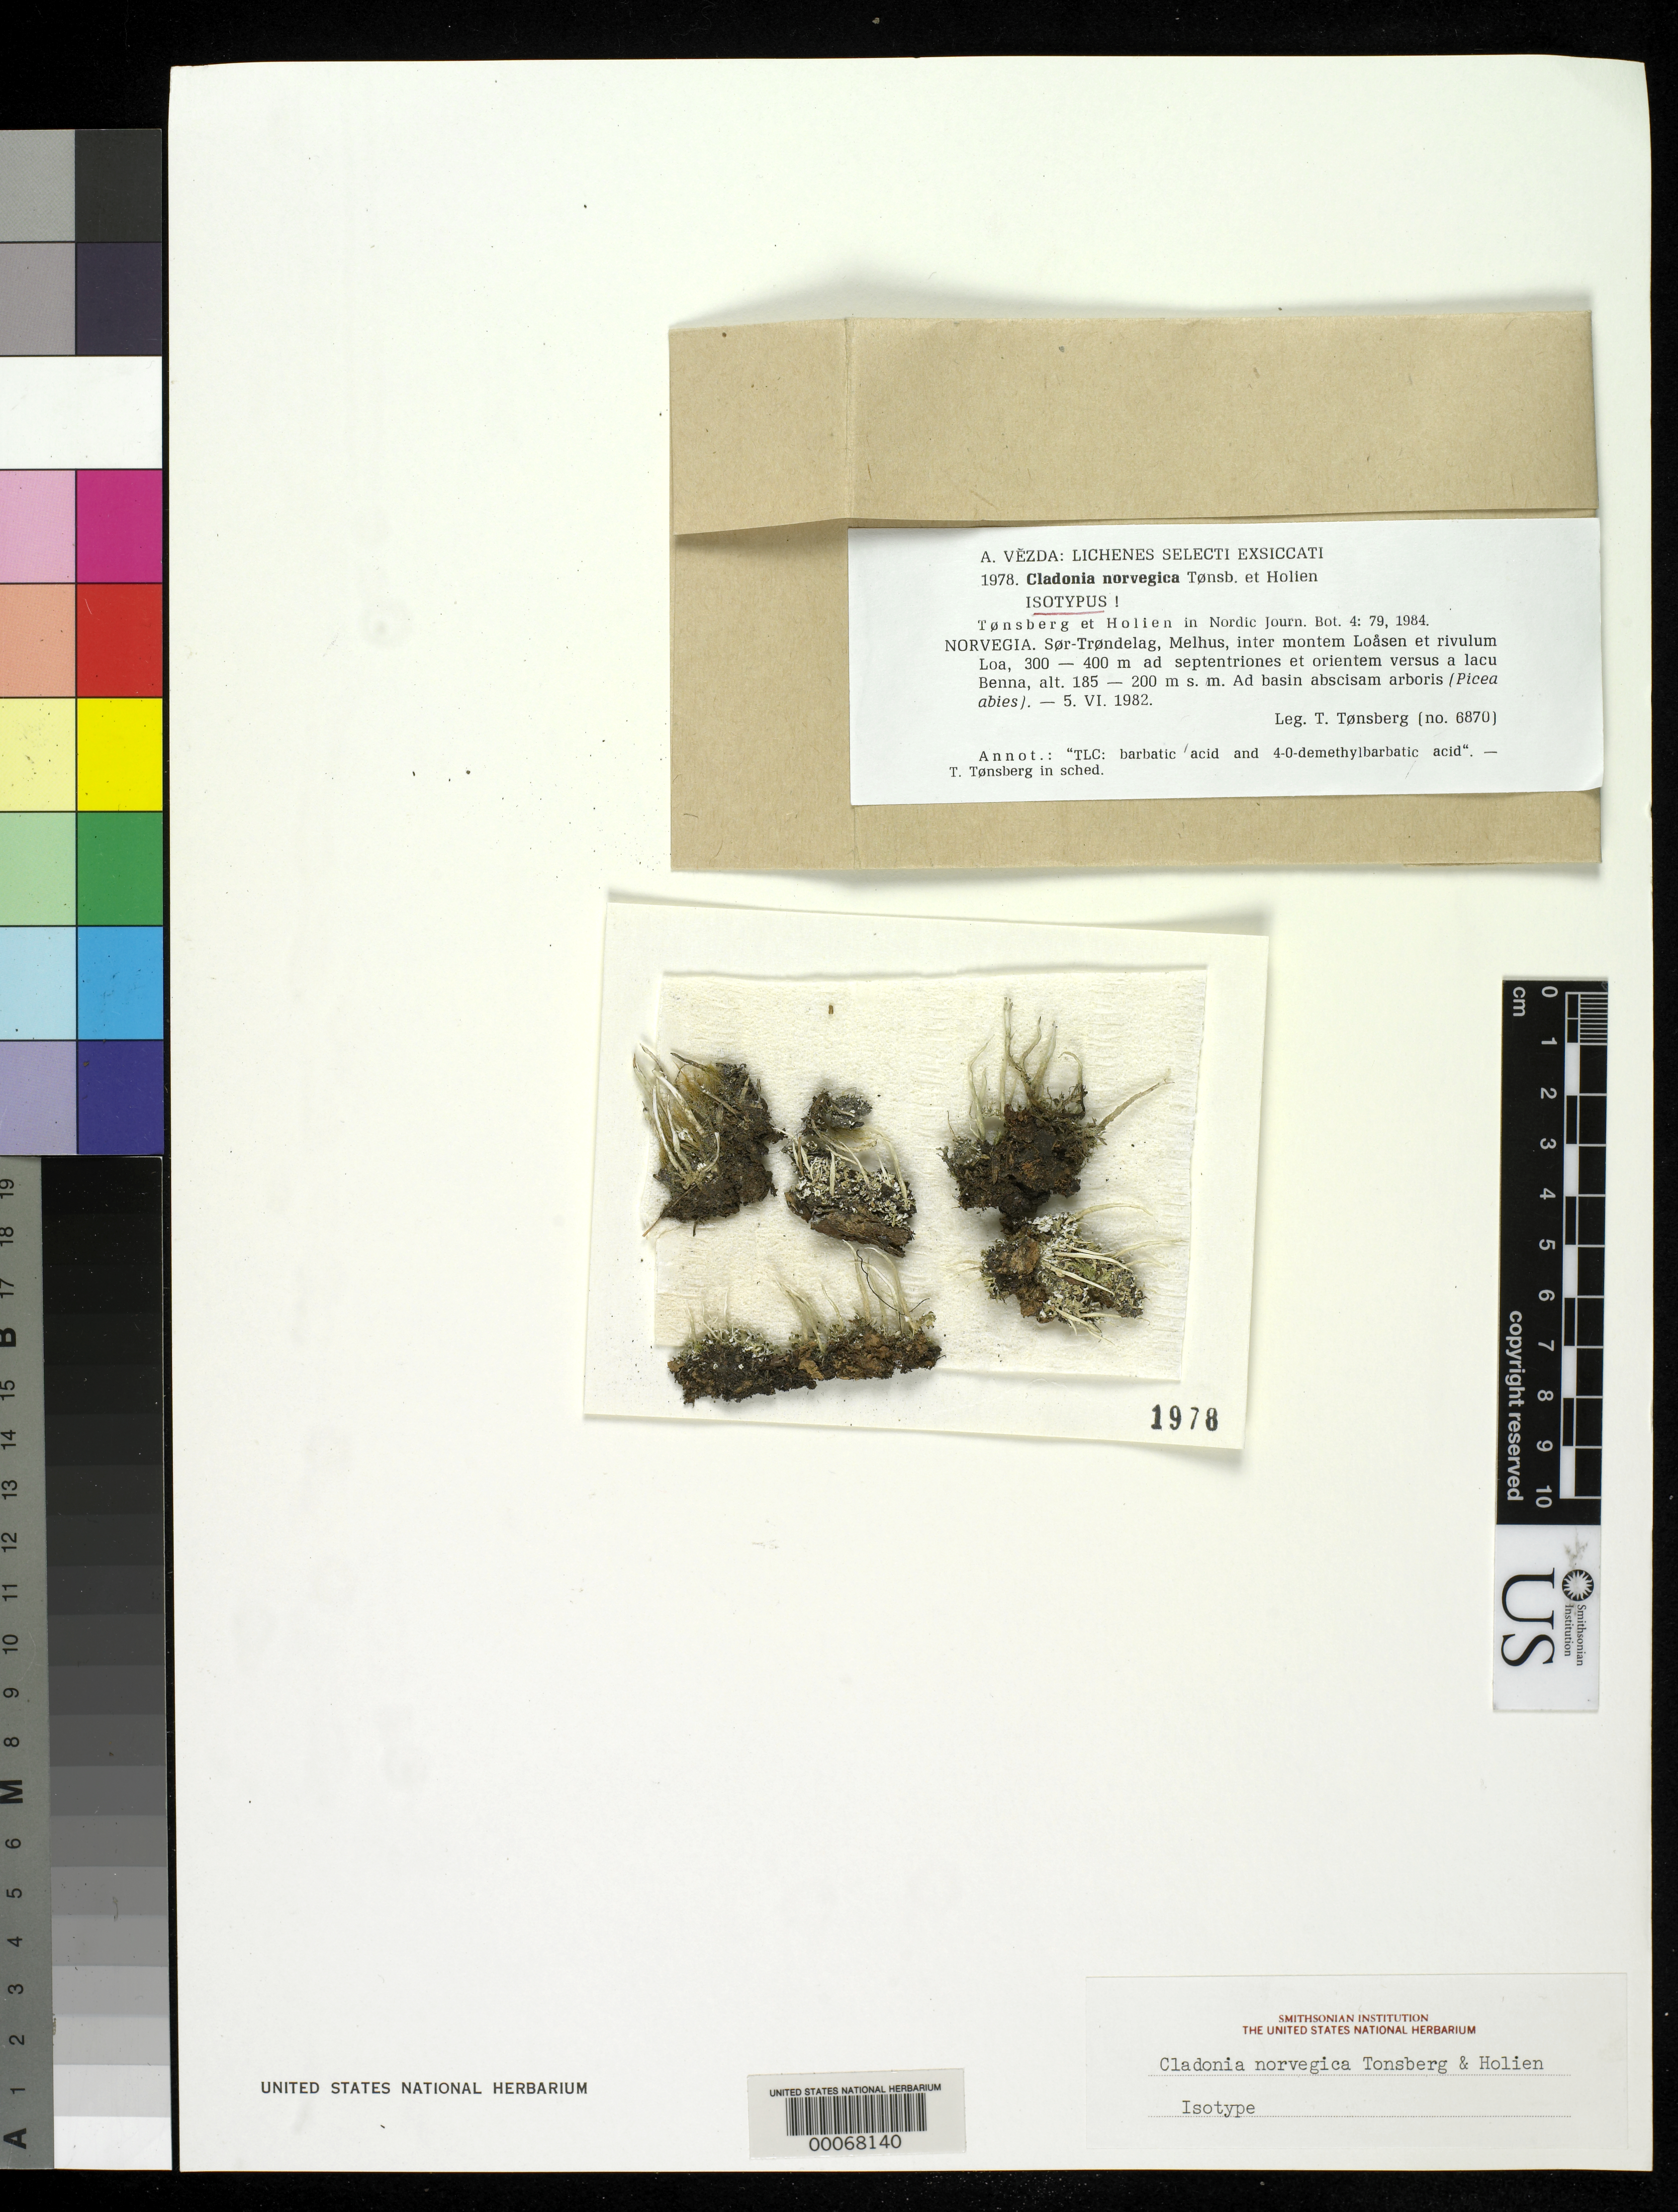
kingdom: Fungi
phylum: Ascomycota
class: Lecanoromycetes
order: Lecanorales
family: Cladoniaceae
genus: Cladonia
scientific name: Cladonia norvegica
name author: Tonsberg & Holien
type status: Isotype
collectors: T. Tonsberg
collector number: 6870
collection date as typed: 05 Jun 1982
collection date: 1982-06-05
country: Norway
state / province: Trøndelag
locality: Melhus, between Mt. Loasen & Brook Loa, 300-400 m NE of Lake Benna.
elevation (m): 180